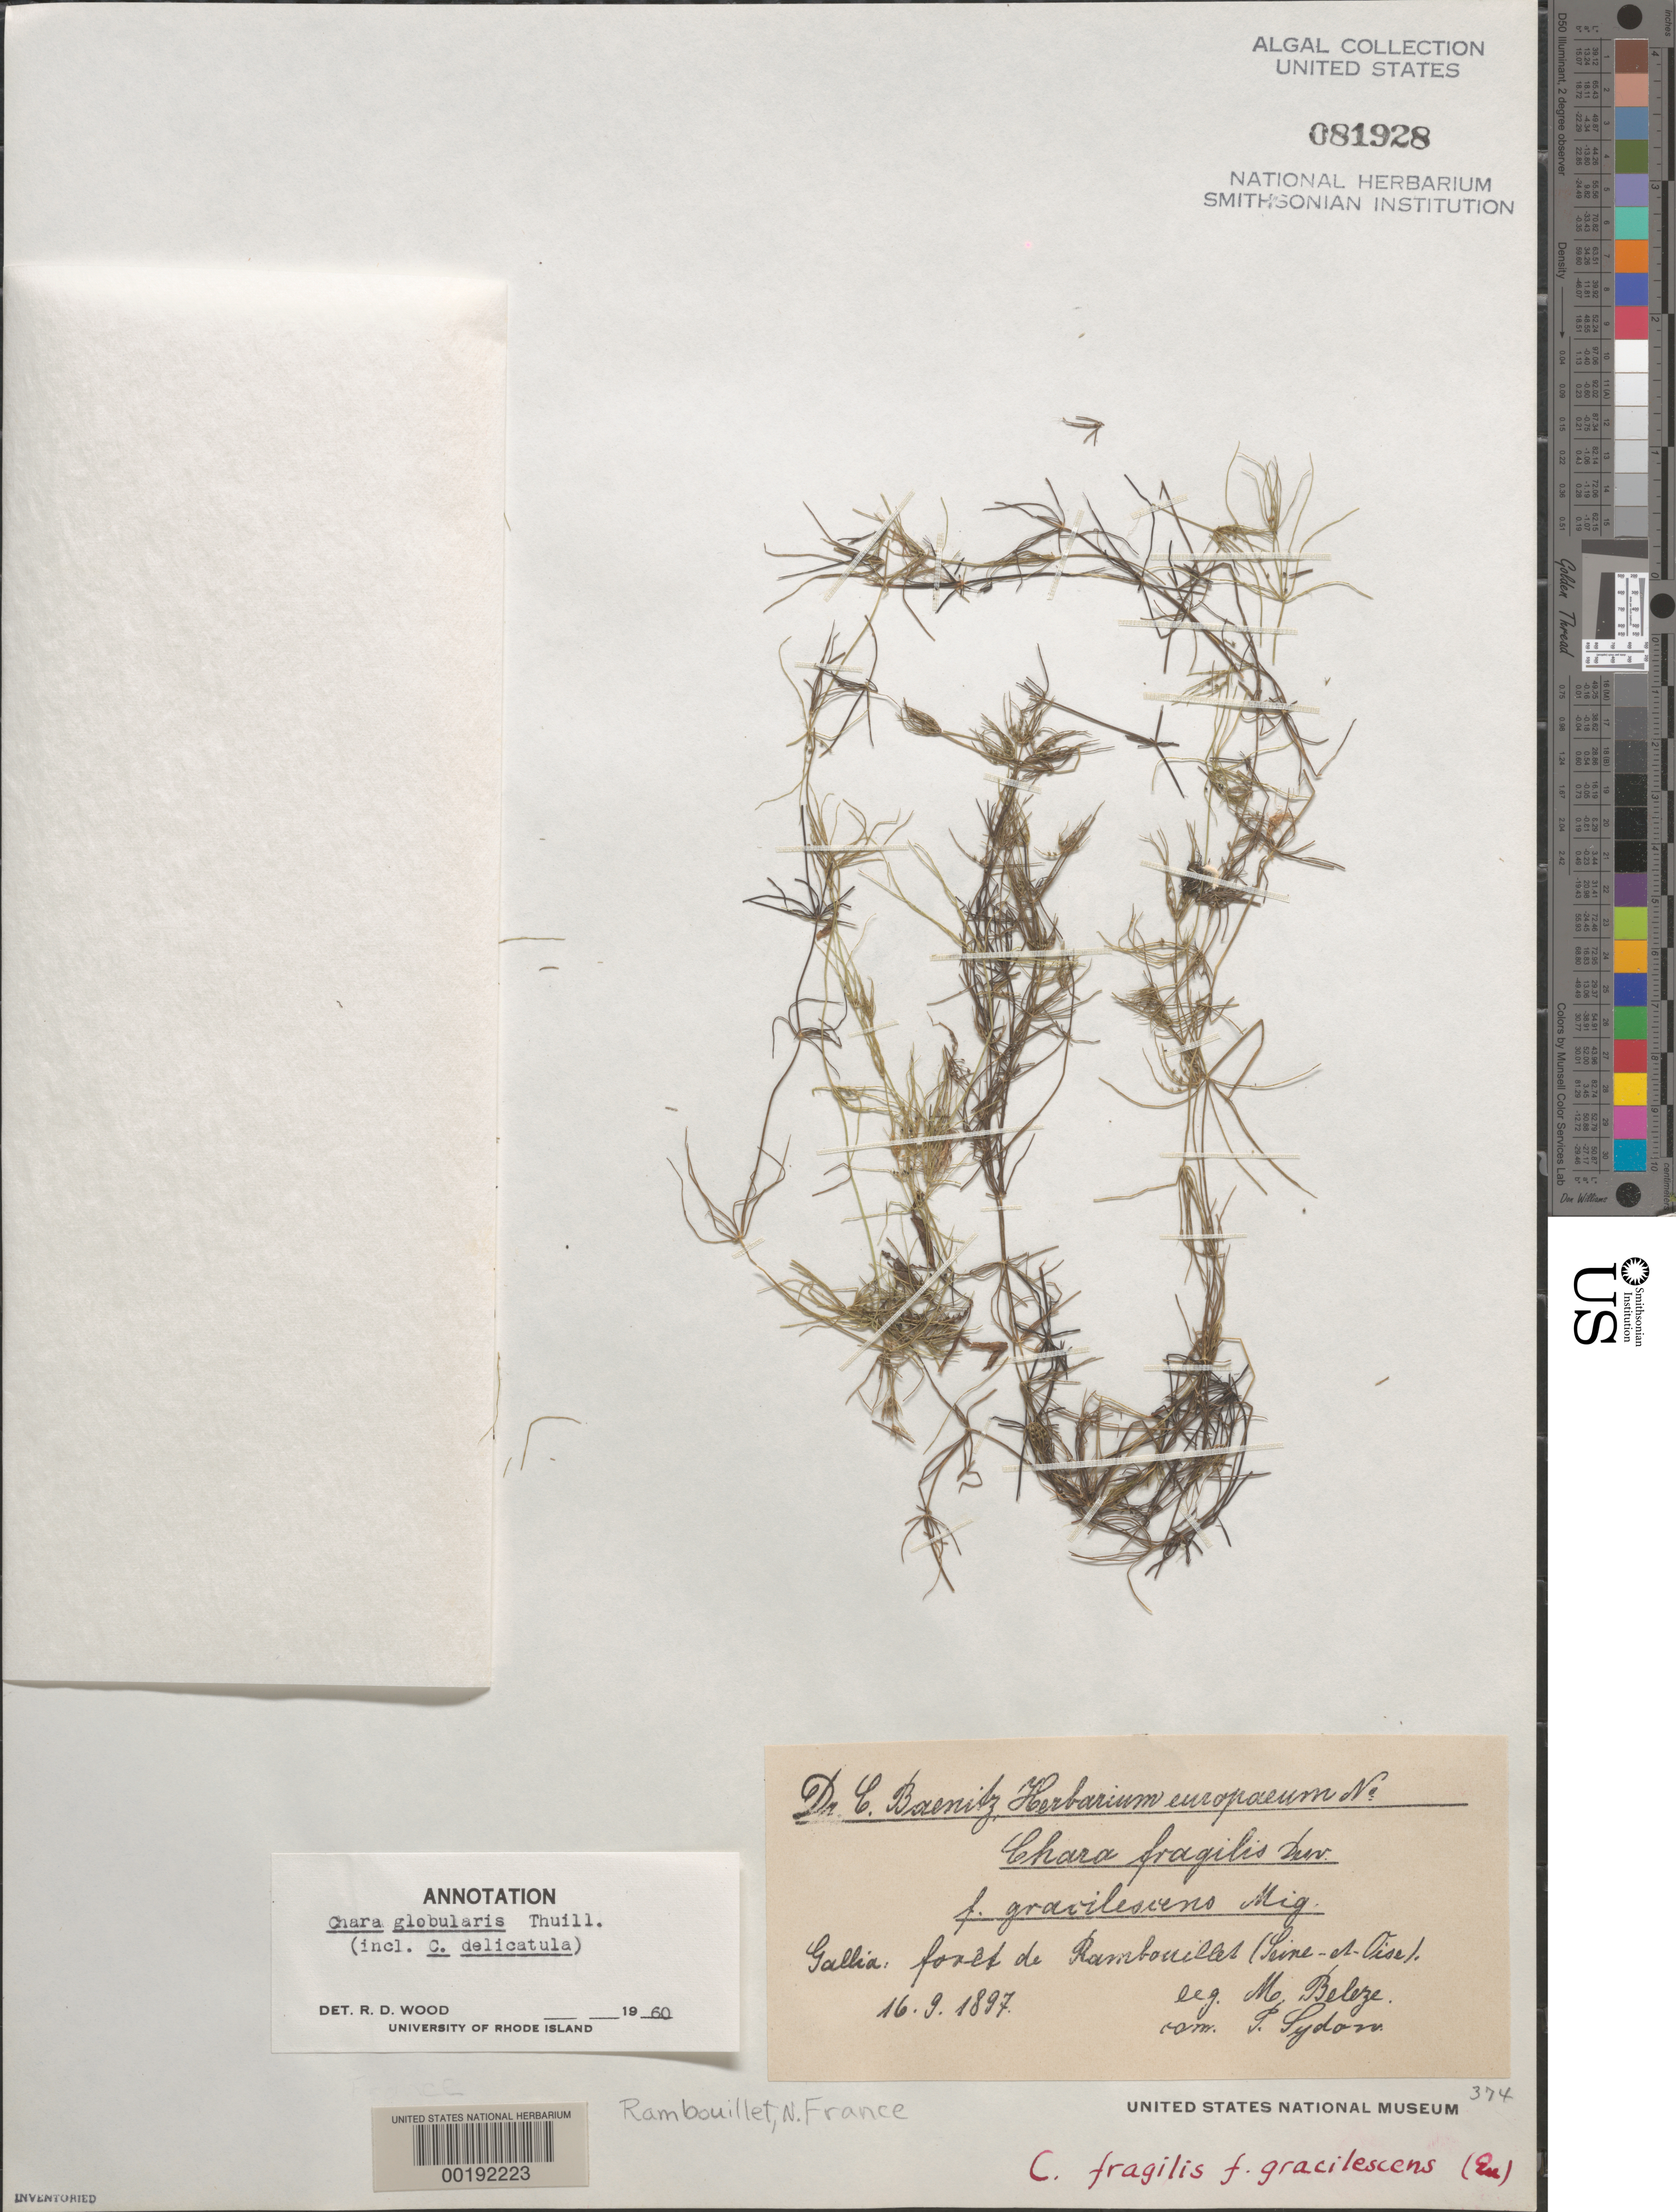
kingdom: Plantae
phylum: Charophyta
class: Charophyceae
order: Charales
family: Characeae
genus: Chara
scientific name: Chara globularis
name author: Thuiller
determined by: Wood, R. D.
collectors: M. Beleze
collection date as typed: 16 Sep 1897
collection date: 1897-09-16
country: France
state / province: Île-de-france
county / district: Yvelines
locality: Rambouillet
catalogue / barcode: US 81928